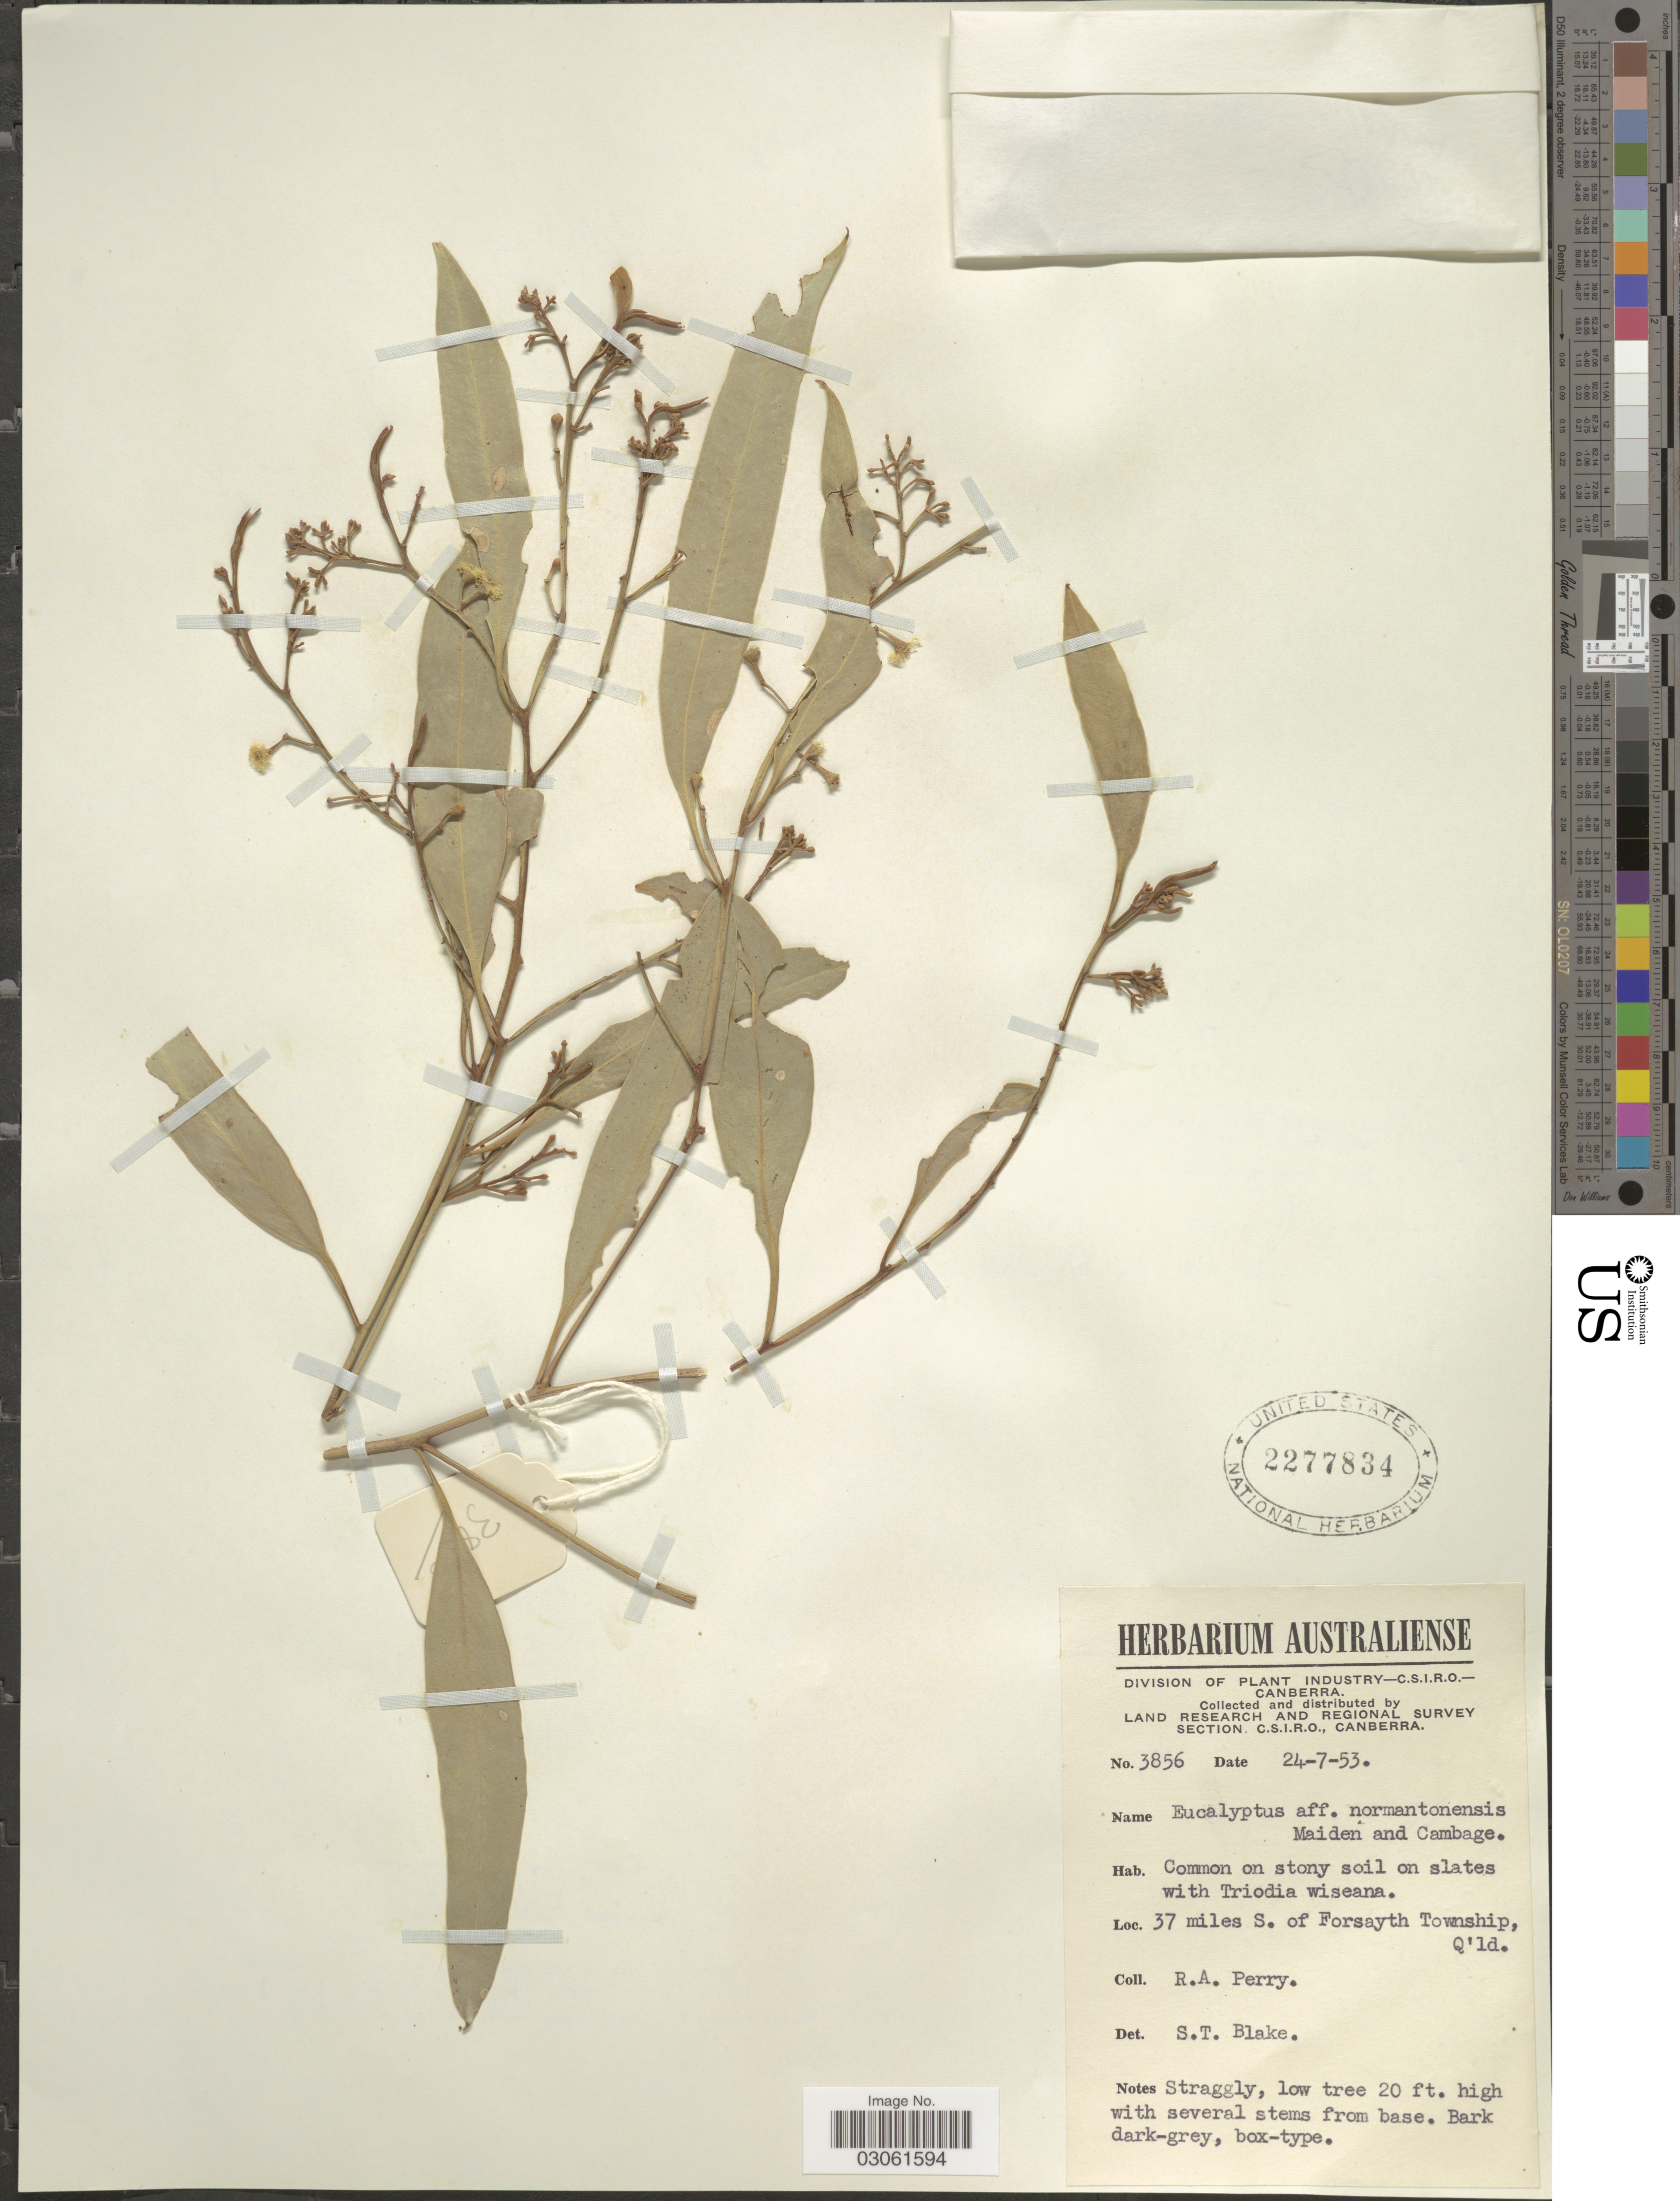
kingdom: Plantae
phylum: Tracheophyta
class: Magnoliopsida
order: Myrtales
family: Myrtaceae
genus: Eucalyptus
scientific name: Eucalyptus normantonensis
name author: Maiden & Cambage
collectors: Perry, R. A.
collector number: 3856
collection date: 1953-07-24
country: Australia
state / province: Queensland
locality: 37 miles S. of Forsayth Township, Q'ld.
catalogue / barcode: US 2277834